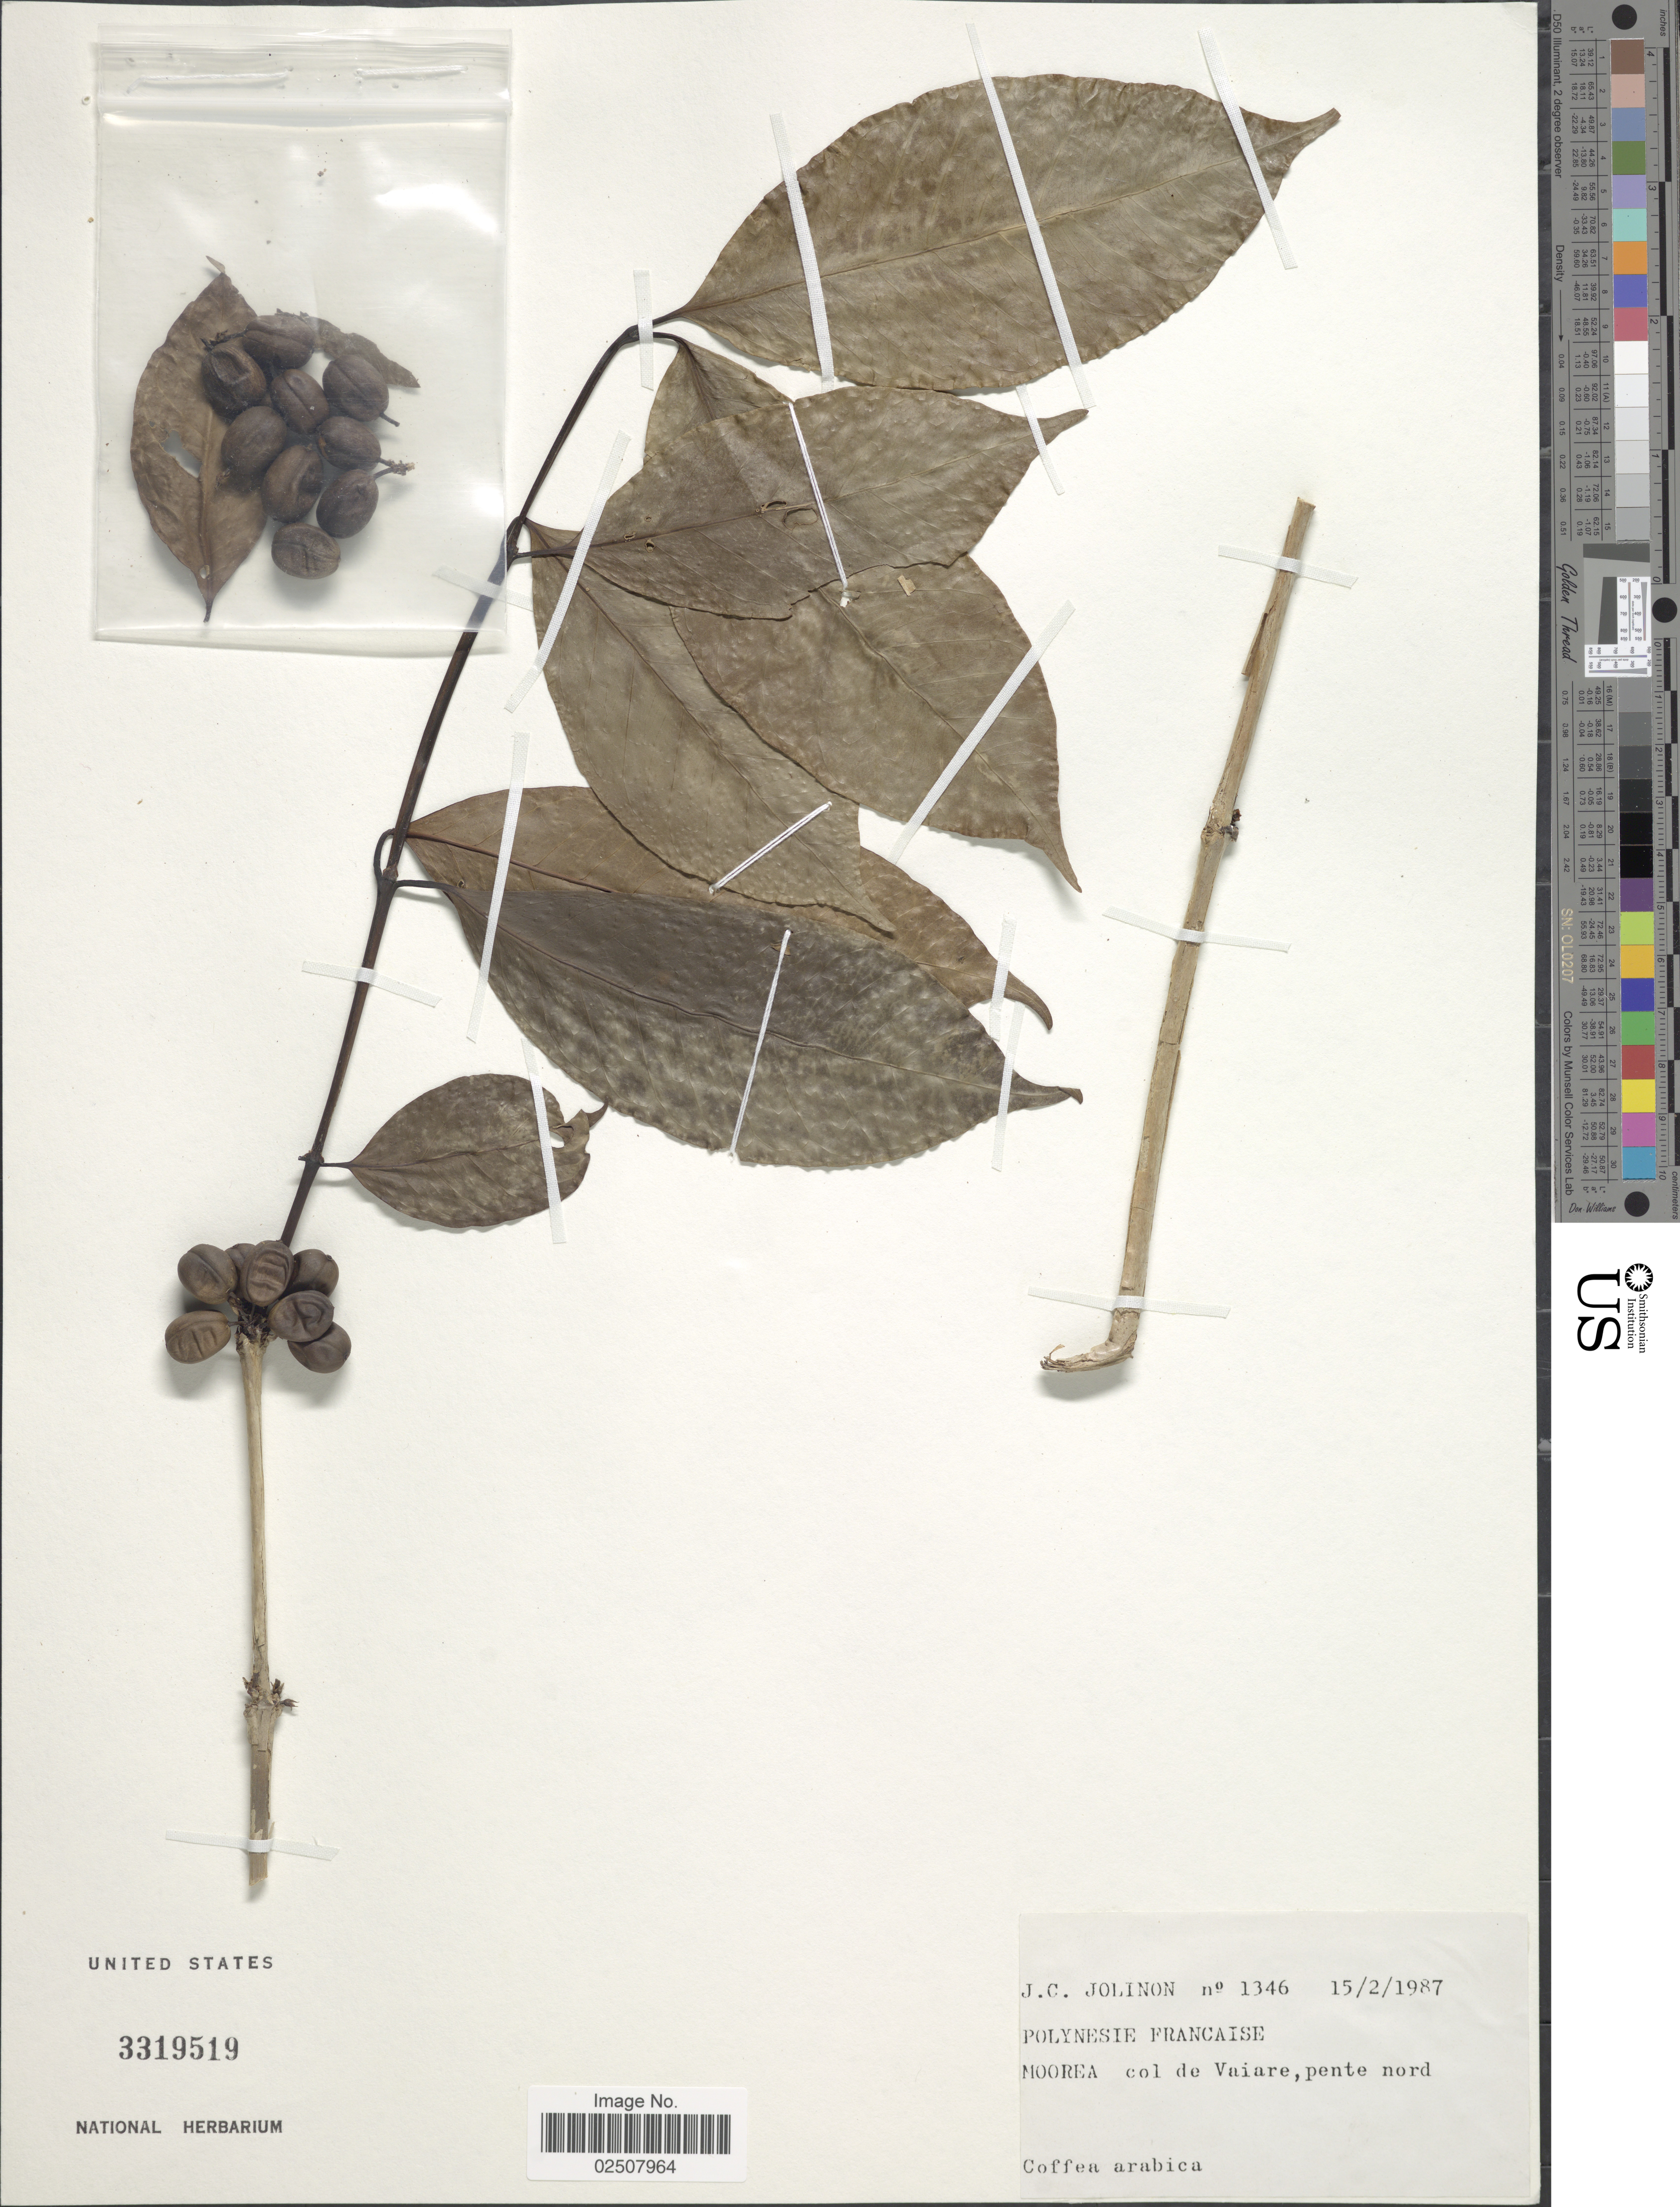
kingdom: Plantae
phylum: Tracheophyta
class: Magnoliopsida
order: Gentianales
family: Rubiaceae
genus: Coffea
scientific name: Coffea arabica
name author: L.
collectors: J. Jolinon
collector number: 1346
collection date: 1987-02-15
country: French Polynesia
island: Moorea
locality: Moorea col de Vaiare, pente nord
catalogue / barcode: US 3319519